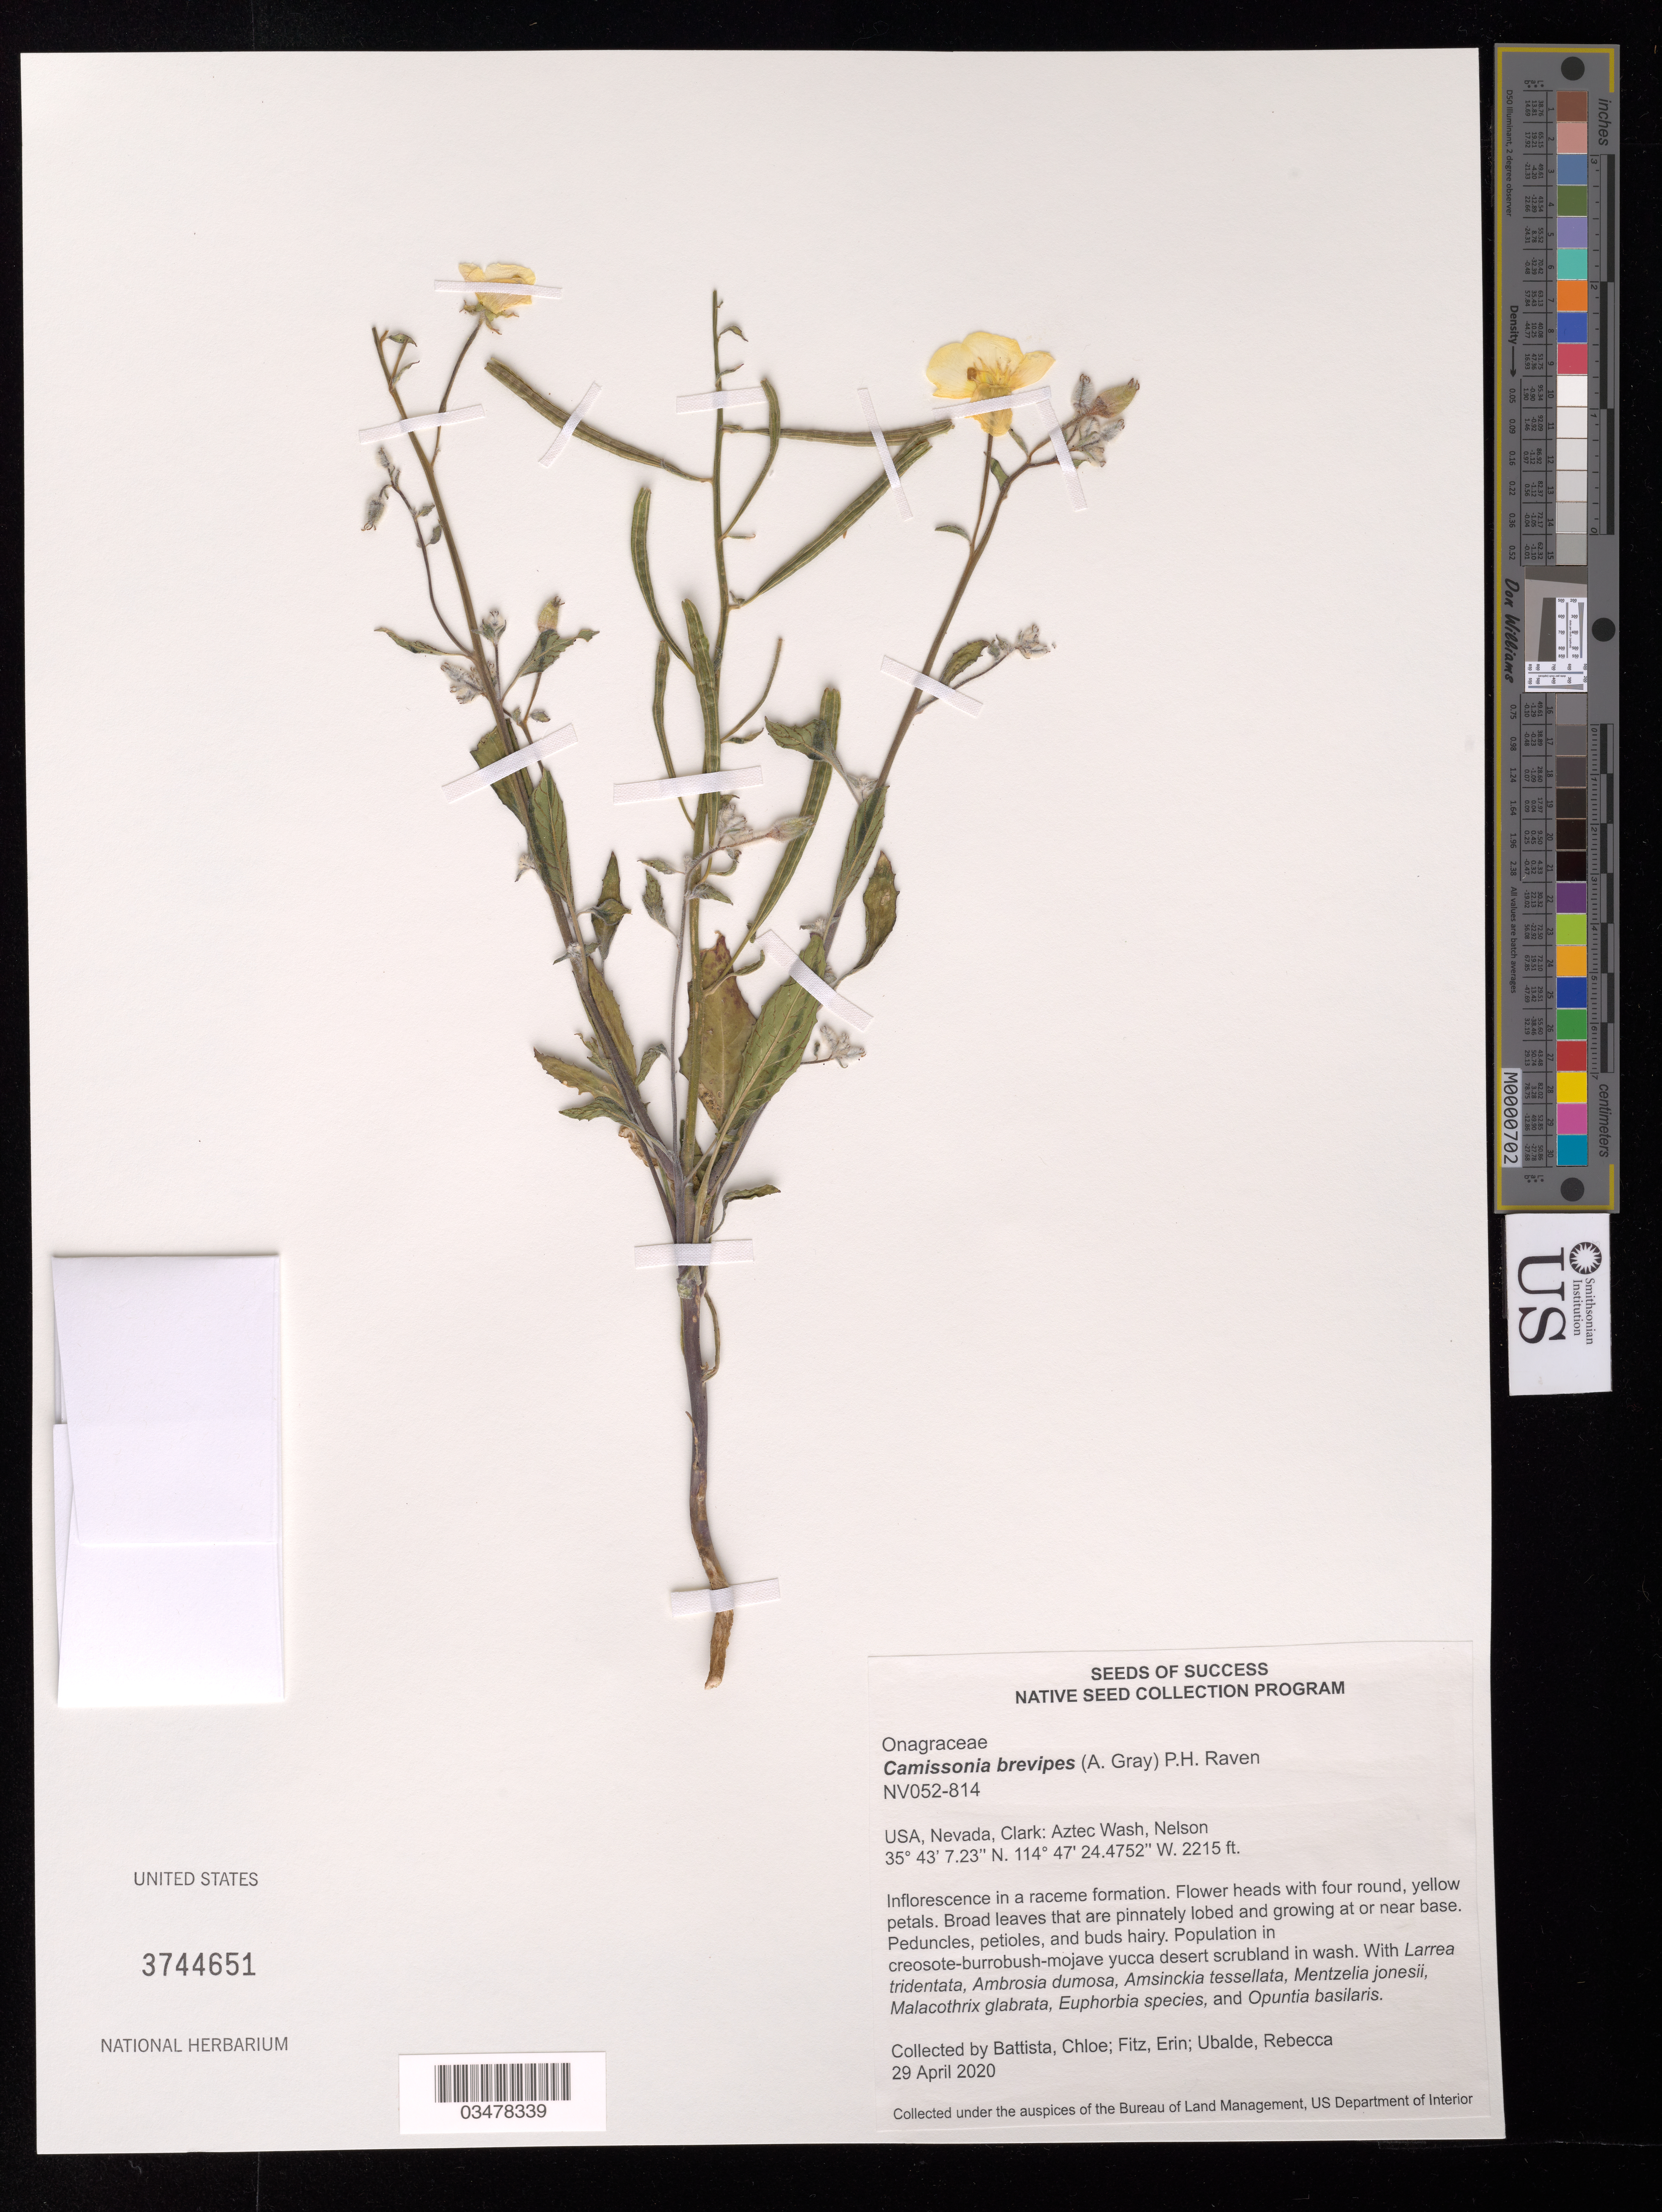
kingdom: Plantae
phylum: Tracheophyta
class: Magnoliopsida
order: Myrtales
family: Onagraceae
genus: Camissonia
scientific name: Camissonia brevipes subsp. brevipes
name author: (A. Gray) P.H. Raven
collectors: C. Battista, E. Fitz & R. Ubalde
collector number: NV052-814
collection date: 2020-04-29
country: United States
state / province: Nevada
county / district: Clark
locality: Aztec Wash, Nelson.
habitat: Creosote-burrobush mojave yucca desert scrubland in wash. With Larrea tridentata, Ambrosia dumosa, Opuntia basilaris, etc.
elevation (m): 675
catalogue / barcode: US 3744651